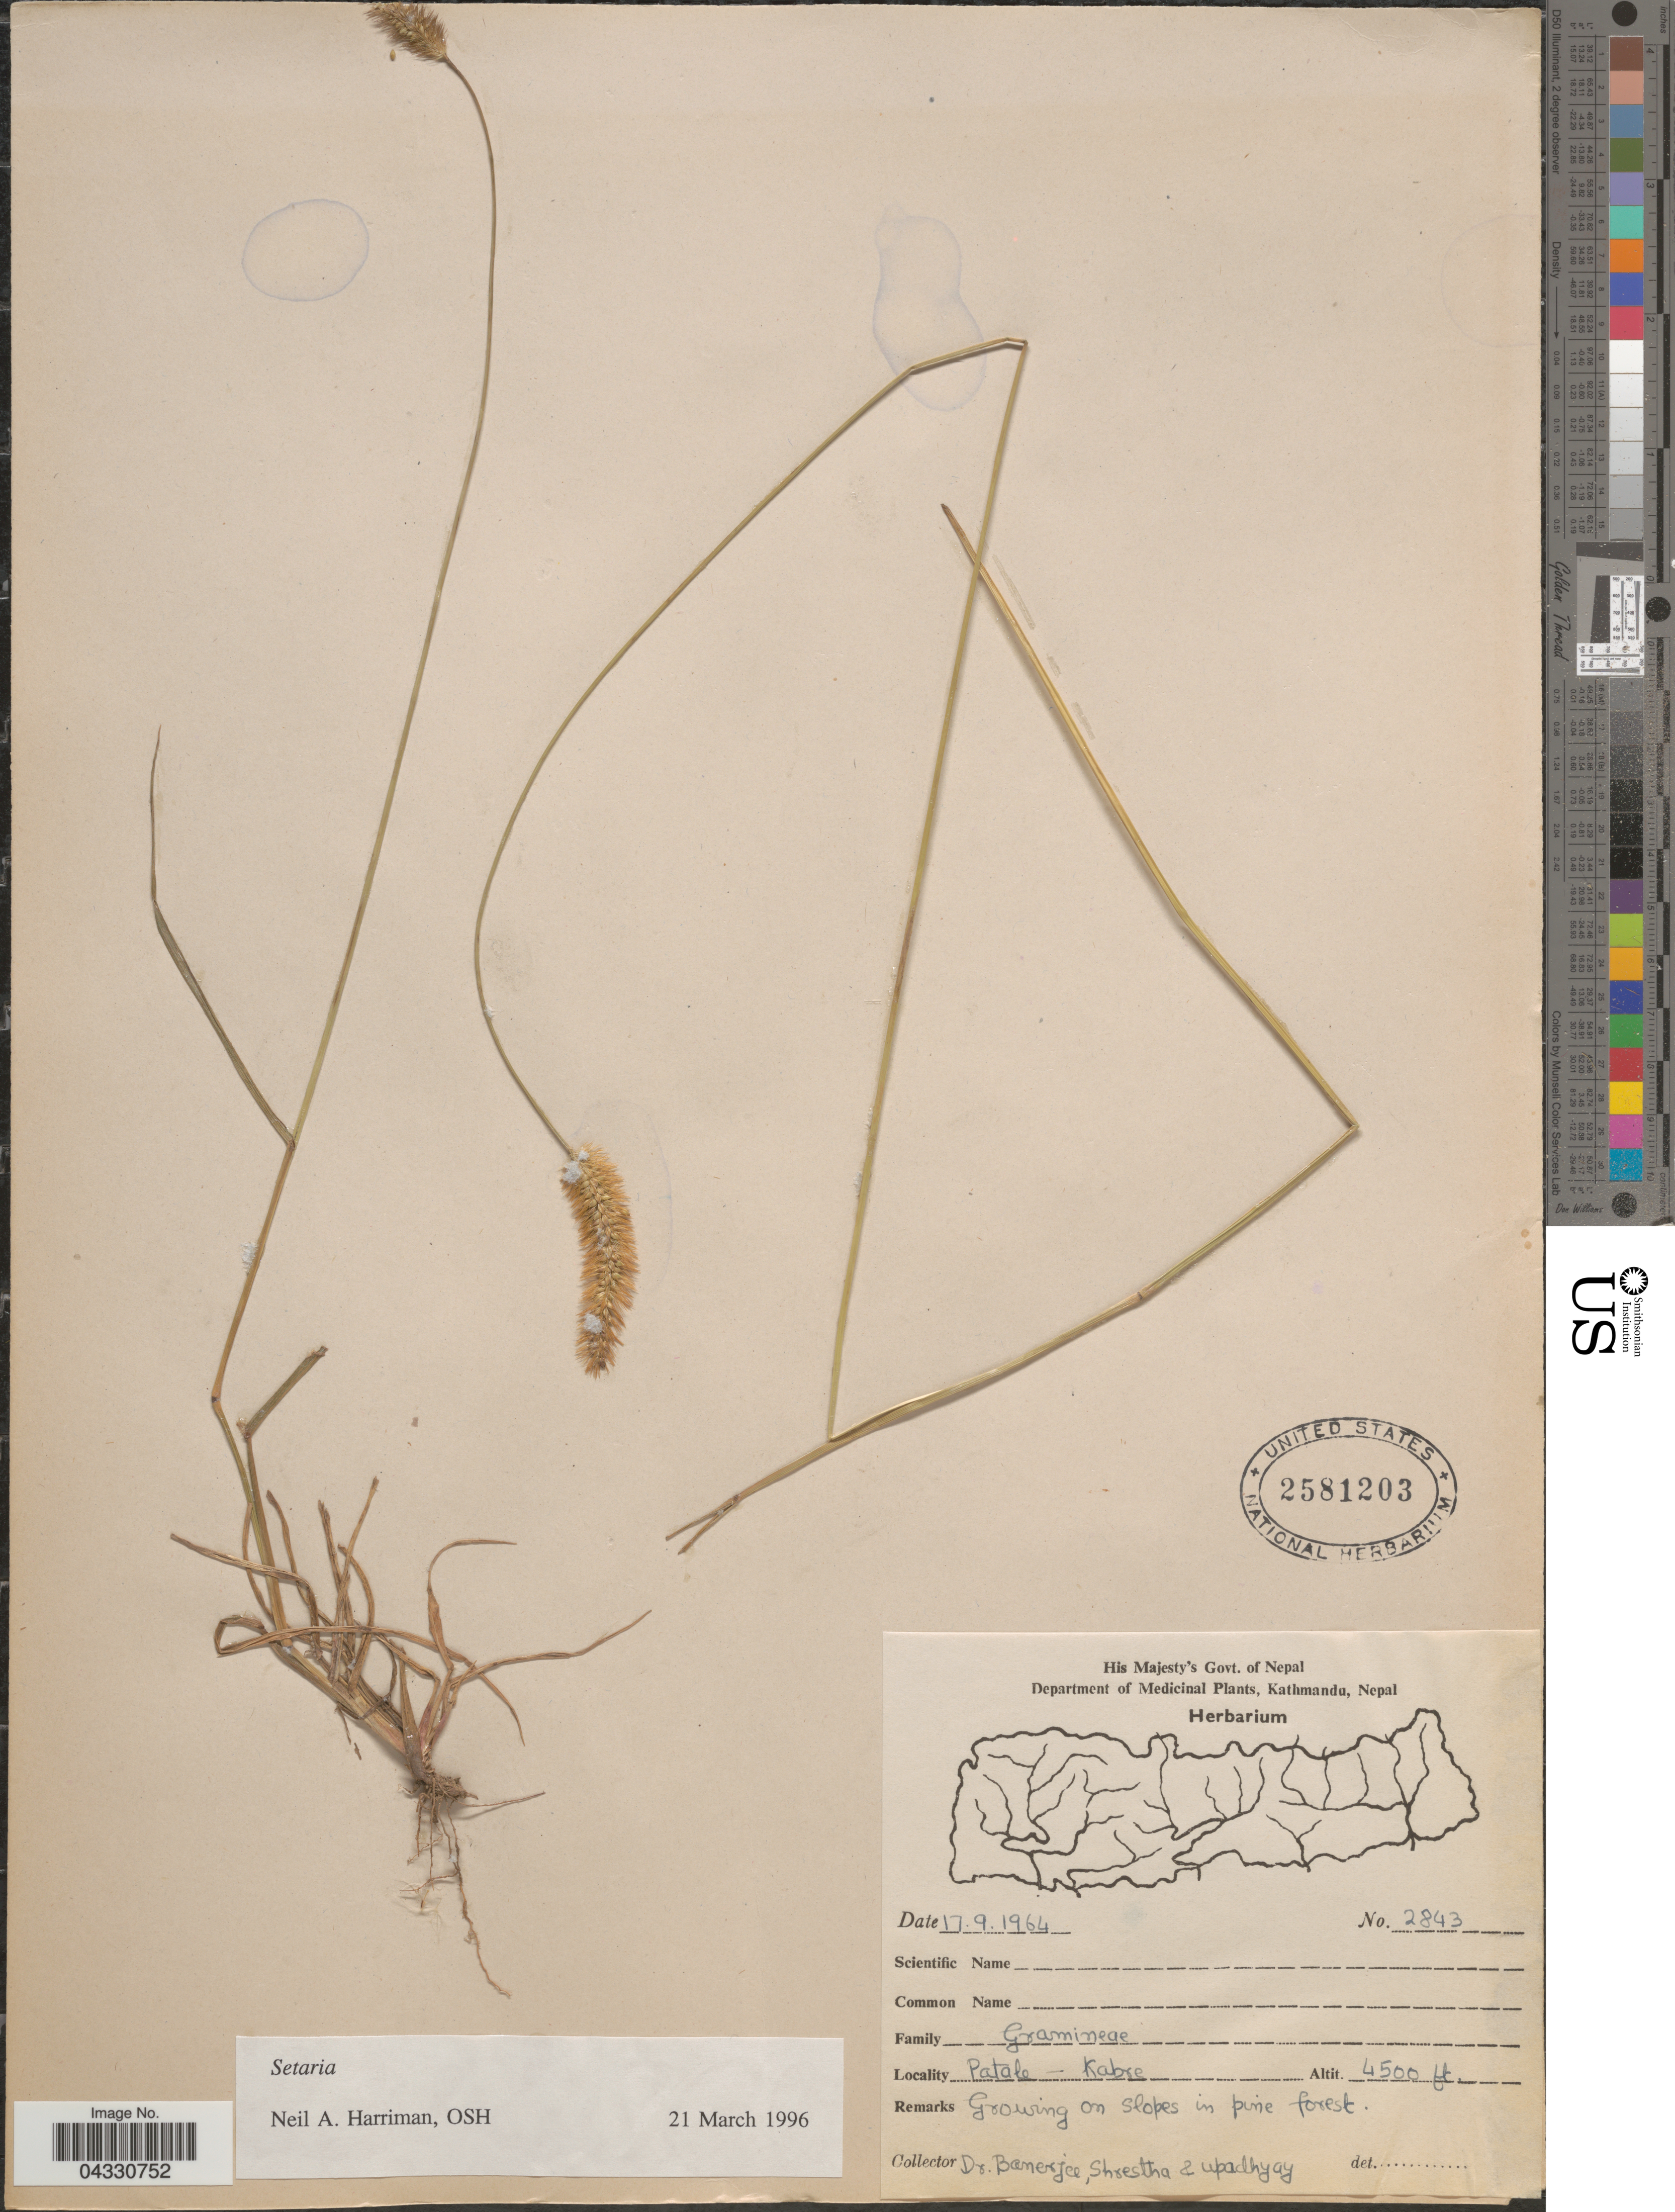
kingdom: Plantae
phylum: Tracheophyta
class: Liliopsida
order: Poales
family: Poaceae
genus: Setaria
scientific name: Setaria sp.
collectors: Banerjee, -. Shrestha & Upadhyay, --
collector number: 2843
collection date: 1964-09-17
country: Nepal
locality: Patale - Kabre.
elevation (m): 1372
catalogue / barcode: US 2581203